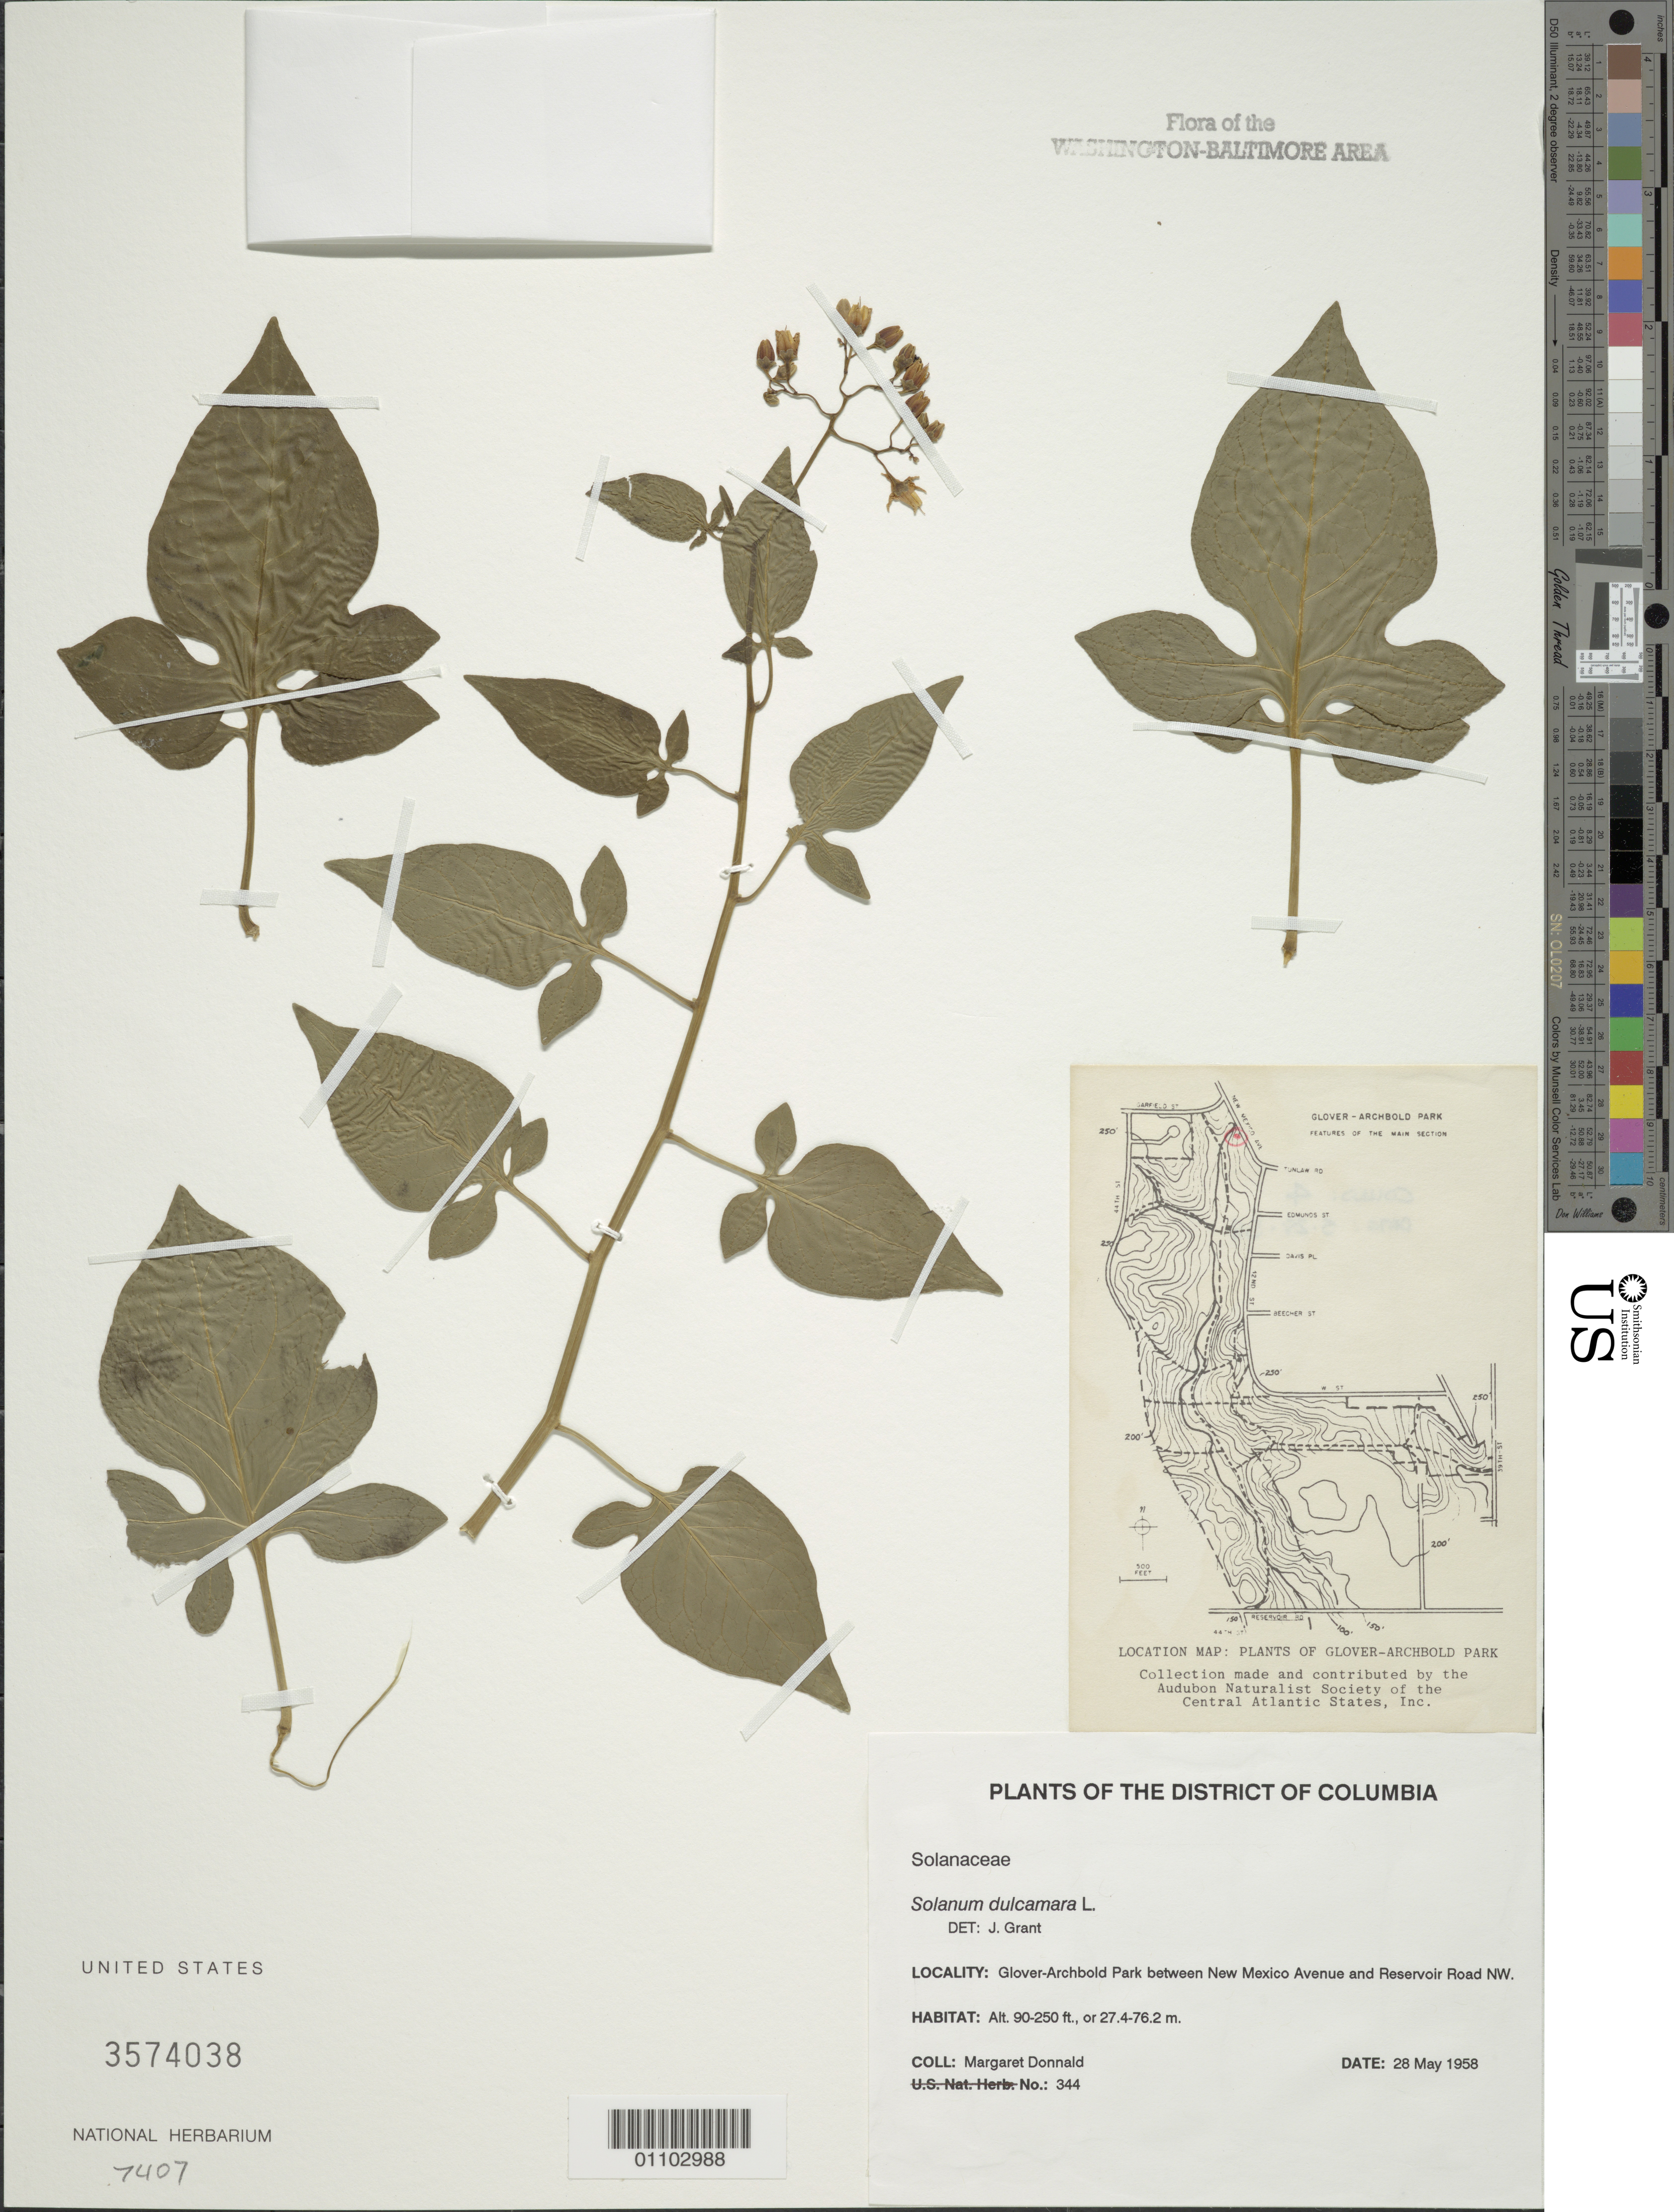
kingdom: Plantae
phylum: Tracheophyta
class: Magnoliopsida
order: Solanales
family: Solanaceae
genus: Solanum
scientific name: Solanum dulcamara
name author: L.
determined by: Grant, J.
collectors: M. Donnald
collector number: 344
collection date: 1958-05-28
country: United States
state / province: District of Columbia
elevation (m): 27.4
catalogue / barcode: US 3574038